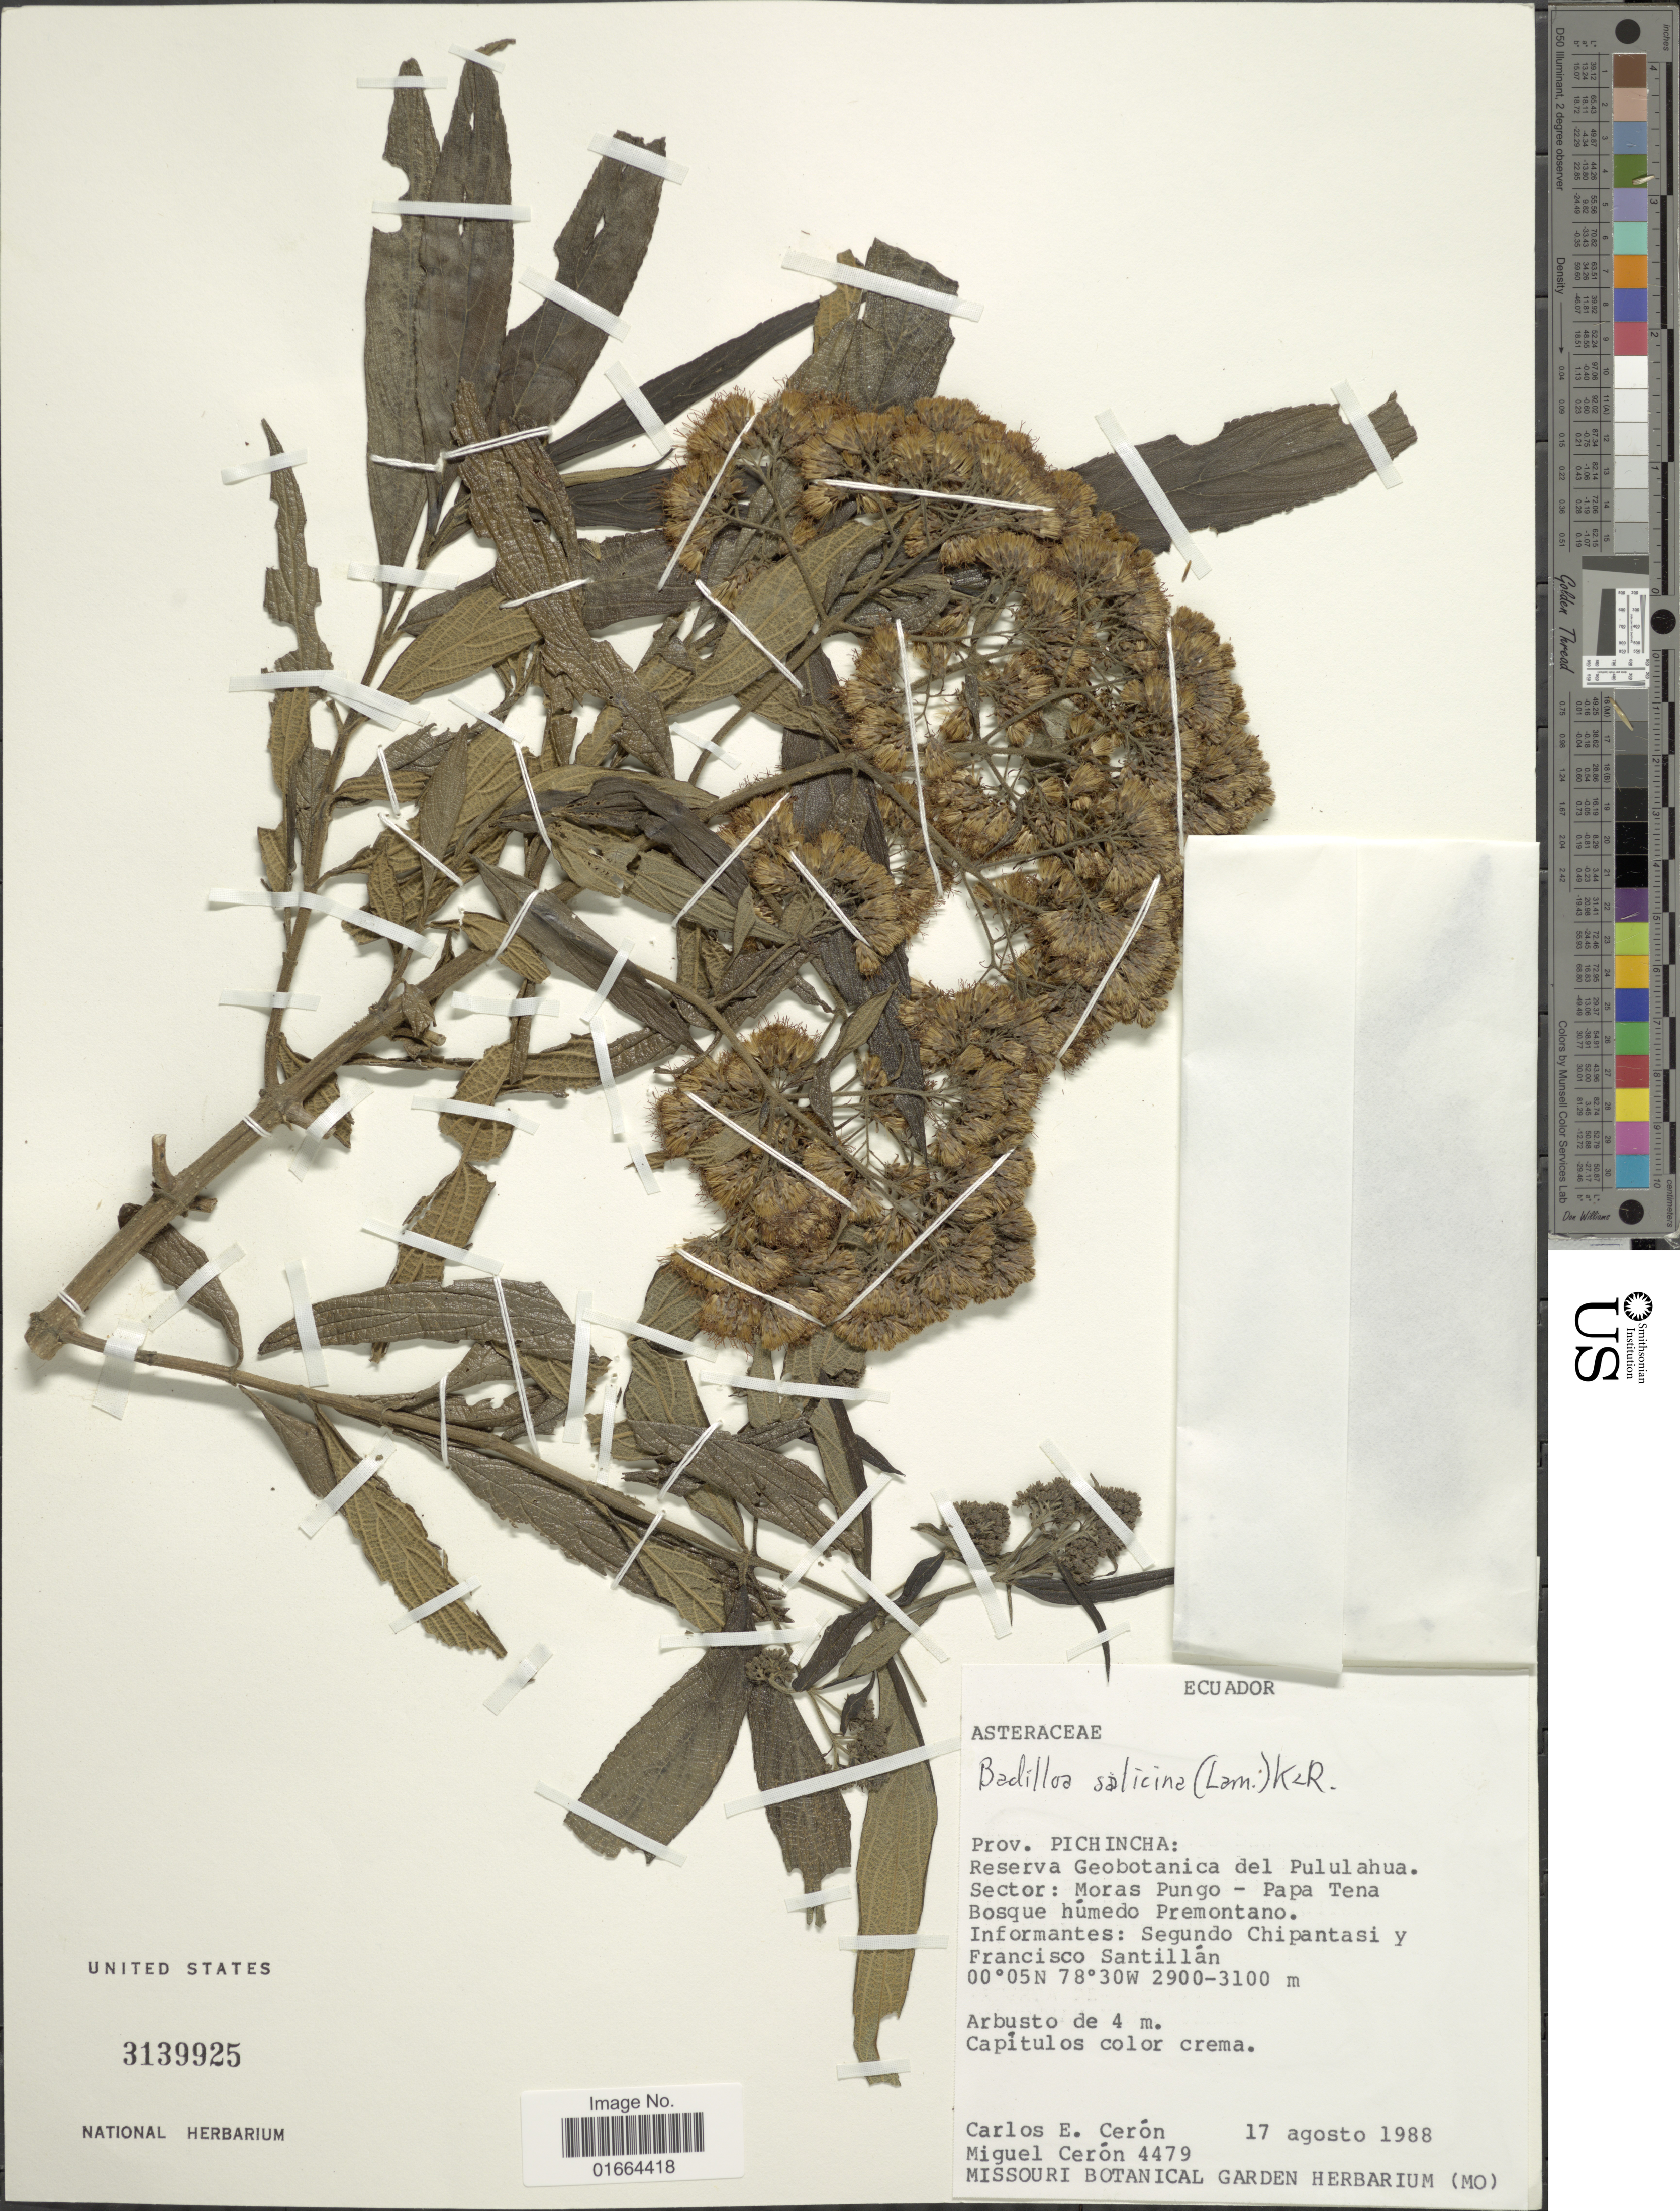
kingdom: Plantae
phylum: Tracheophyta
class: Magnoliopsida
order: Asterales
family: Asteraceae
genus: Badilloa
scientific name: Badilloa salicina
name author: (Lam.) R.M. King & H. Rob.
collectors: C. E. Cerón M. & M. Ceron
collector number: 4479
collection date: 1988-08-17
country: Ecuador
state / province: Pichincha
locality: Prov.: Pichincha: Reserva Geobotanica del Pululahua, Sector: Moras Pungo - Papa Tena, Bosque humedo Premontano, Informantes: Segundo Chipantasi y Francisco Santillan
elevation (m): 2900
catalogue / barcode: US 3139925